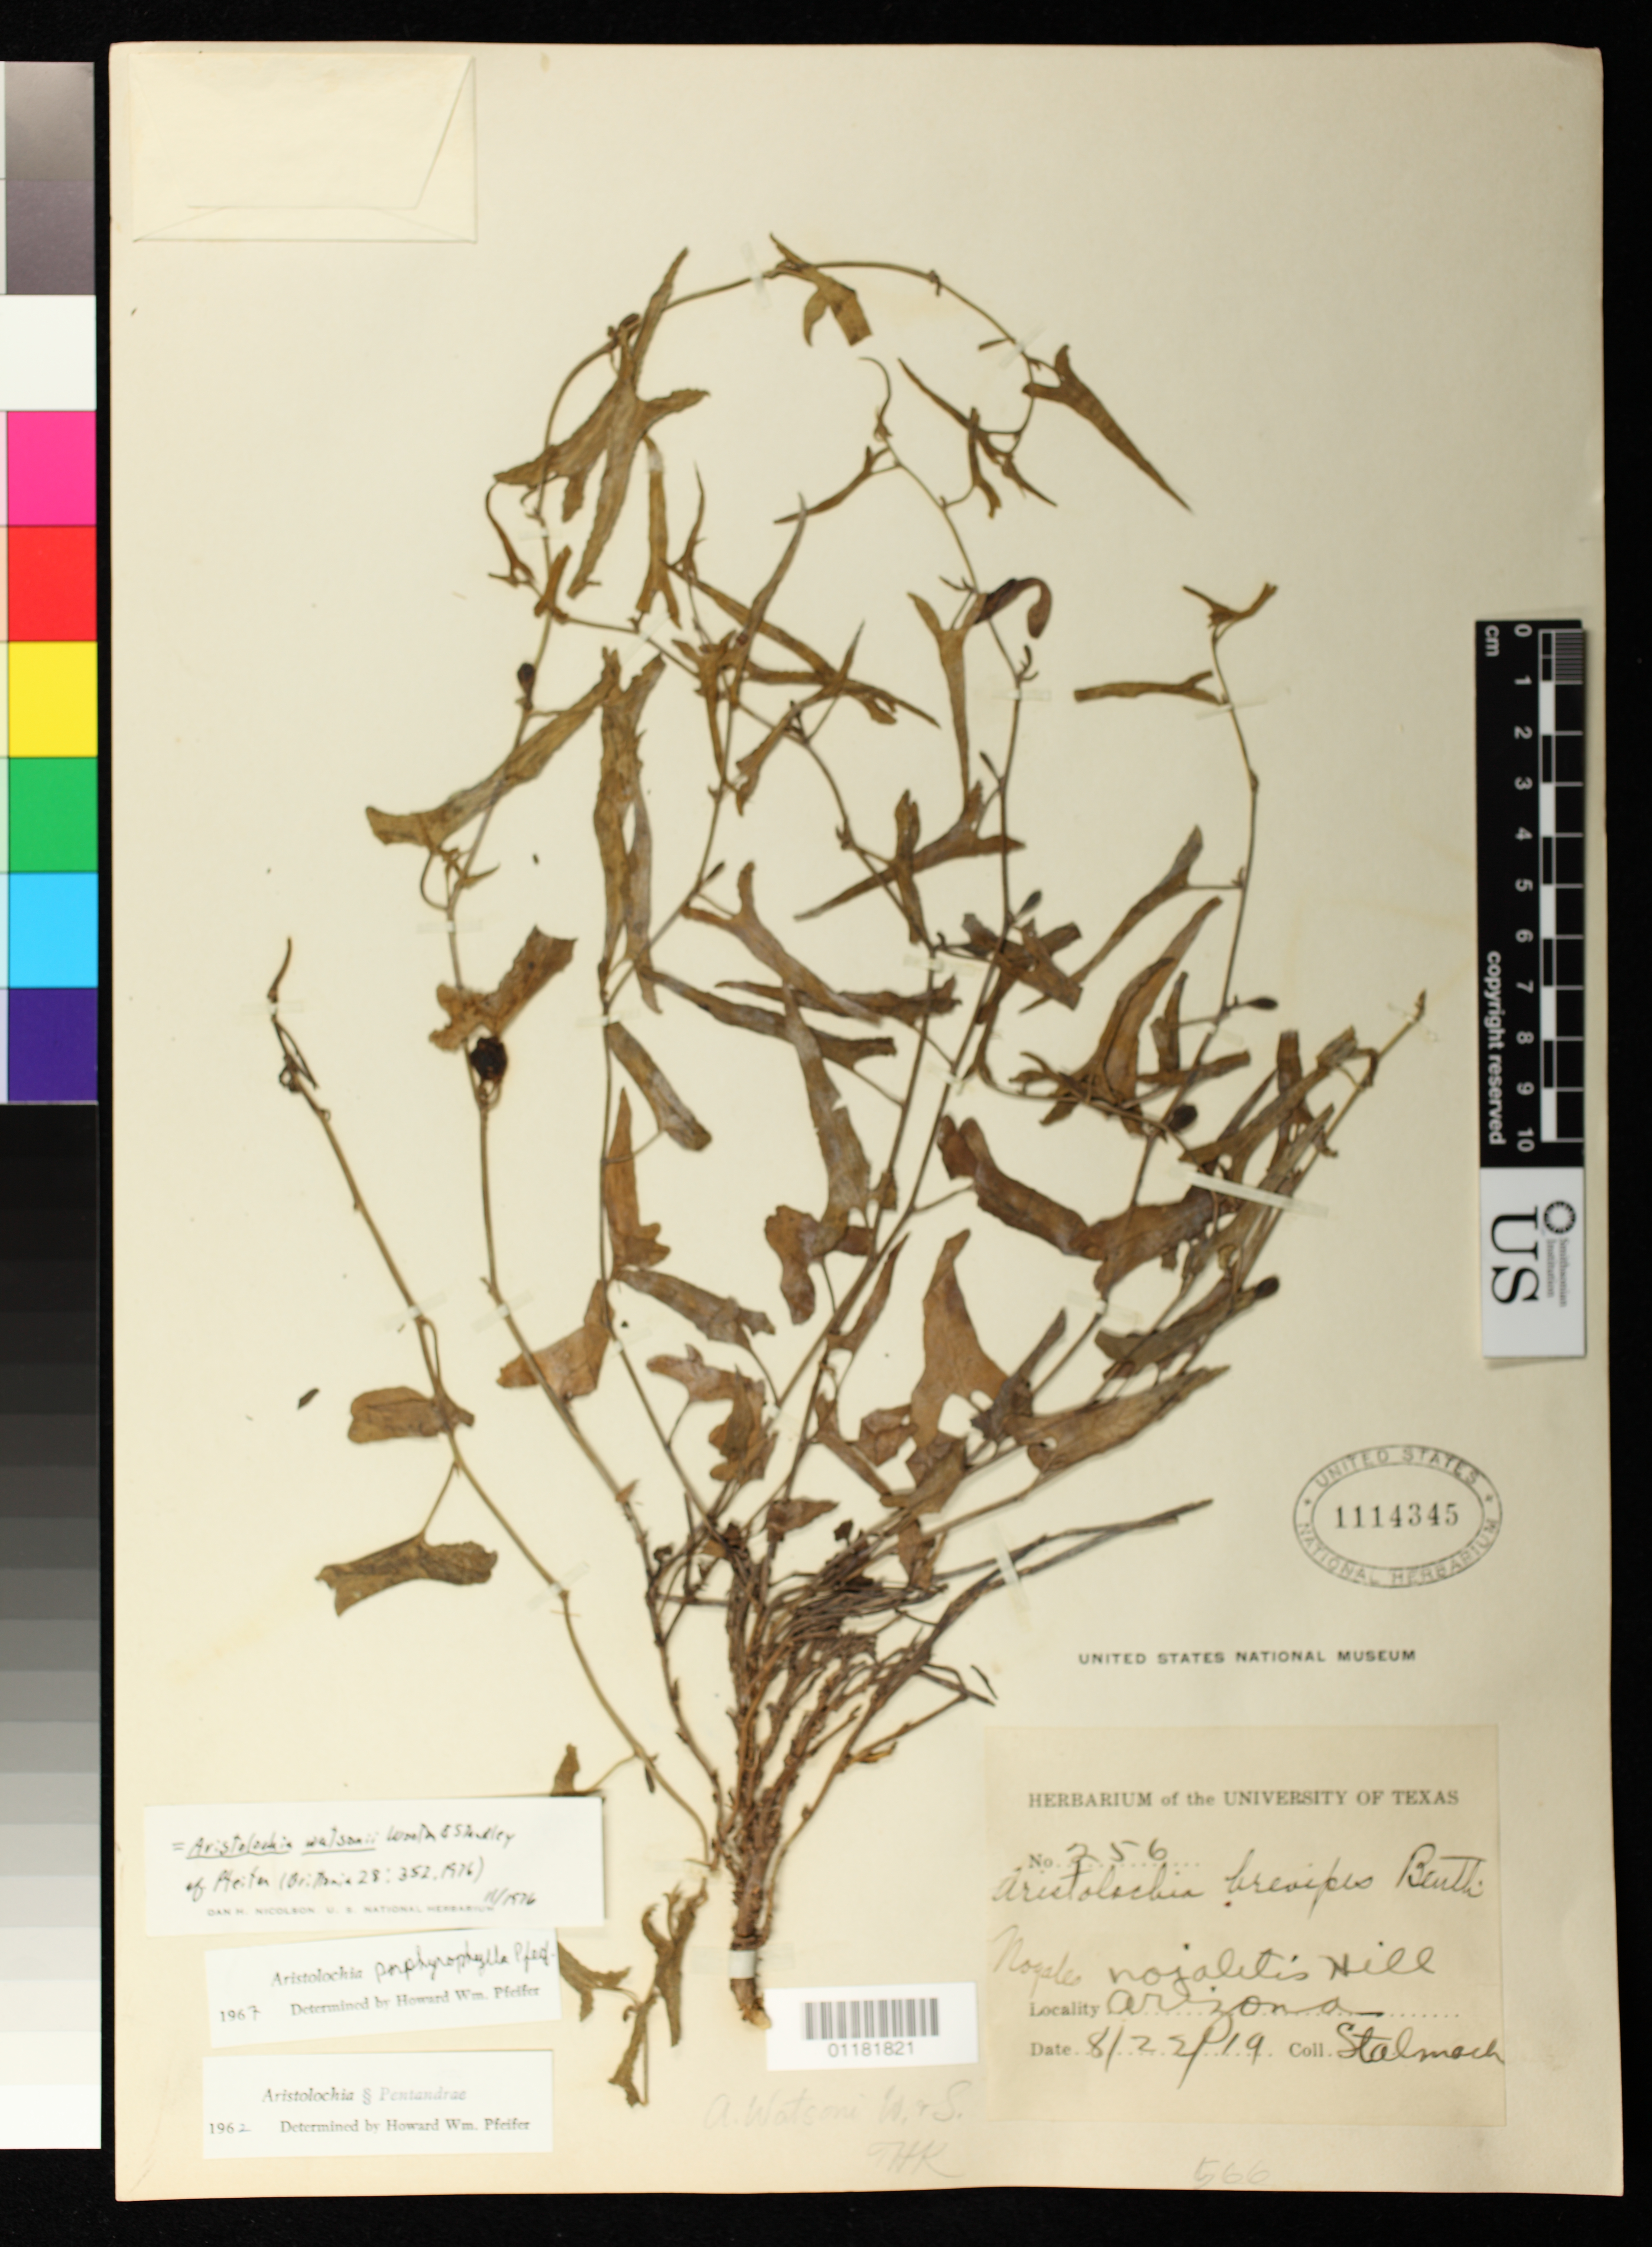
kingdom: Plantae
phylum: Tracheophyta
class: Magnoliopsida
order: Piperales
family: Aristolochiaceae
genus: Aristolochia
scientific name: Aristolochia watsonii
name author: Wooton & Standl.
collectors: -. Stalmach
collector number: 256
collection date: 1919-08-22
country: United States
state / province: Arizona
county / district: Santa Cruz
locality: Nogales, Nojaletis Hill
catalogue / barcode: US 1114345